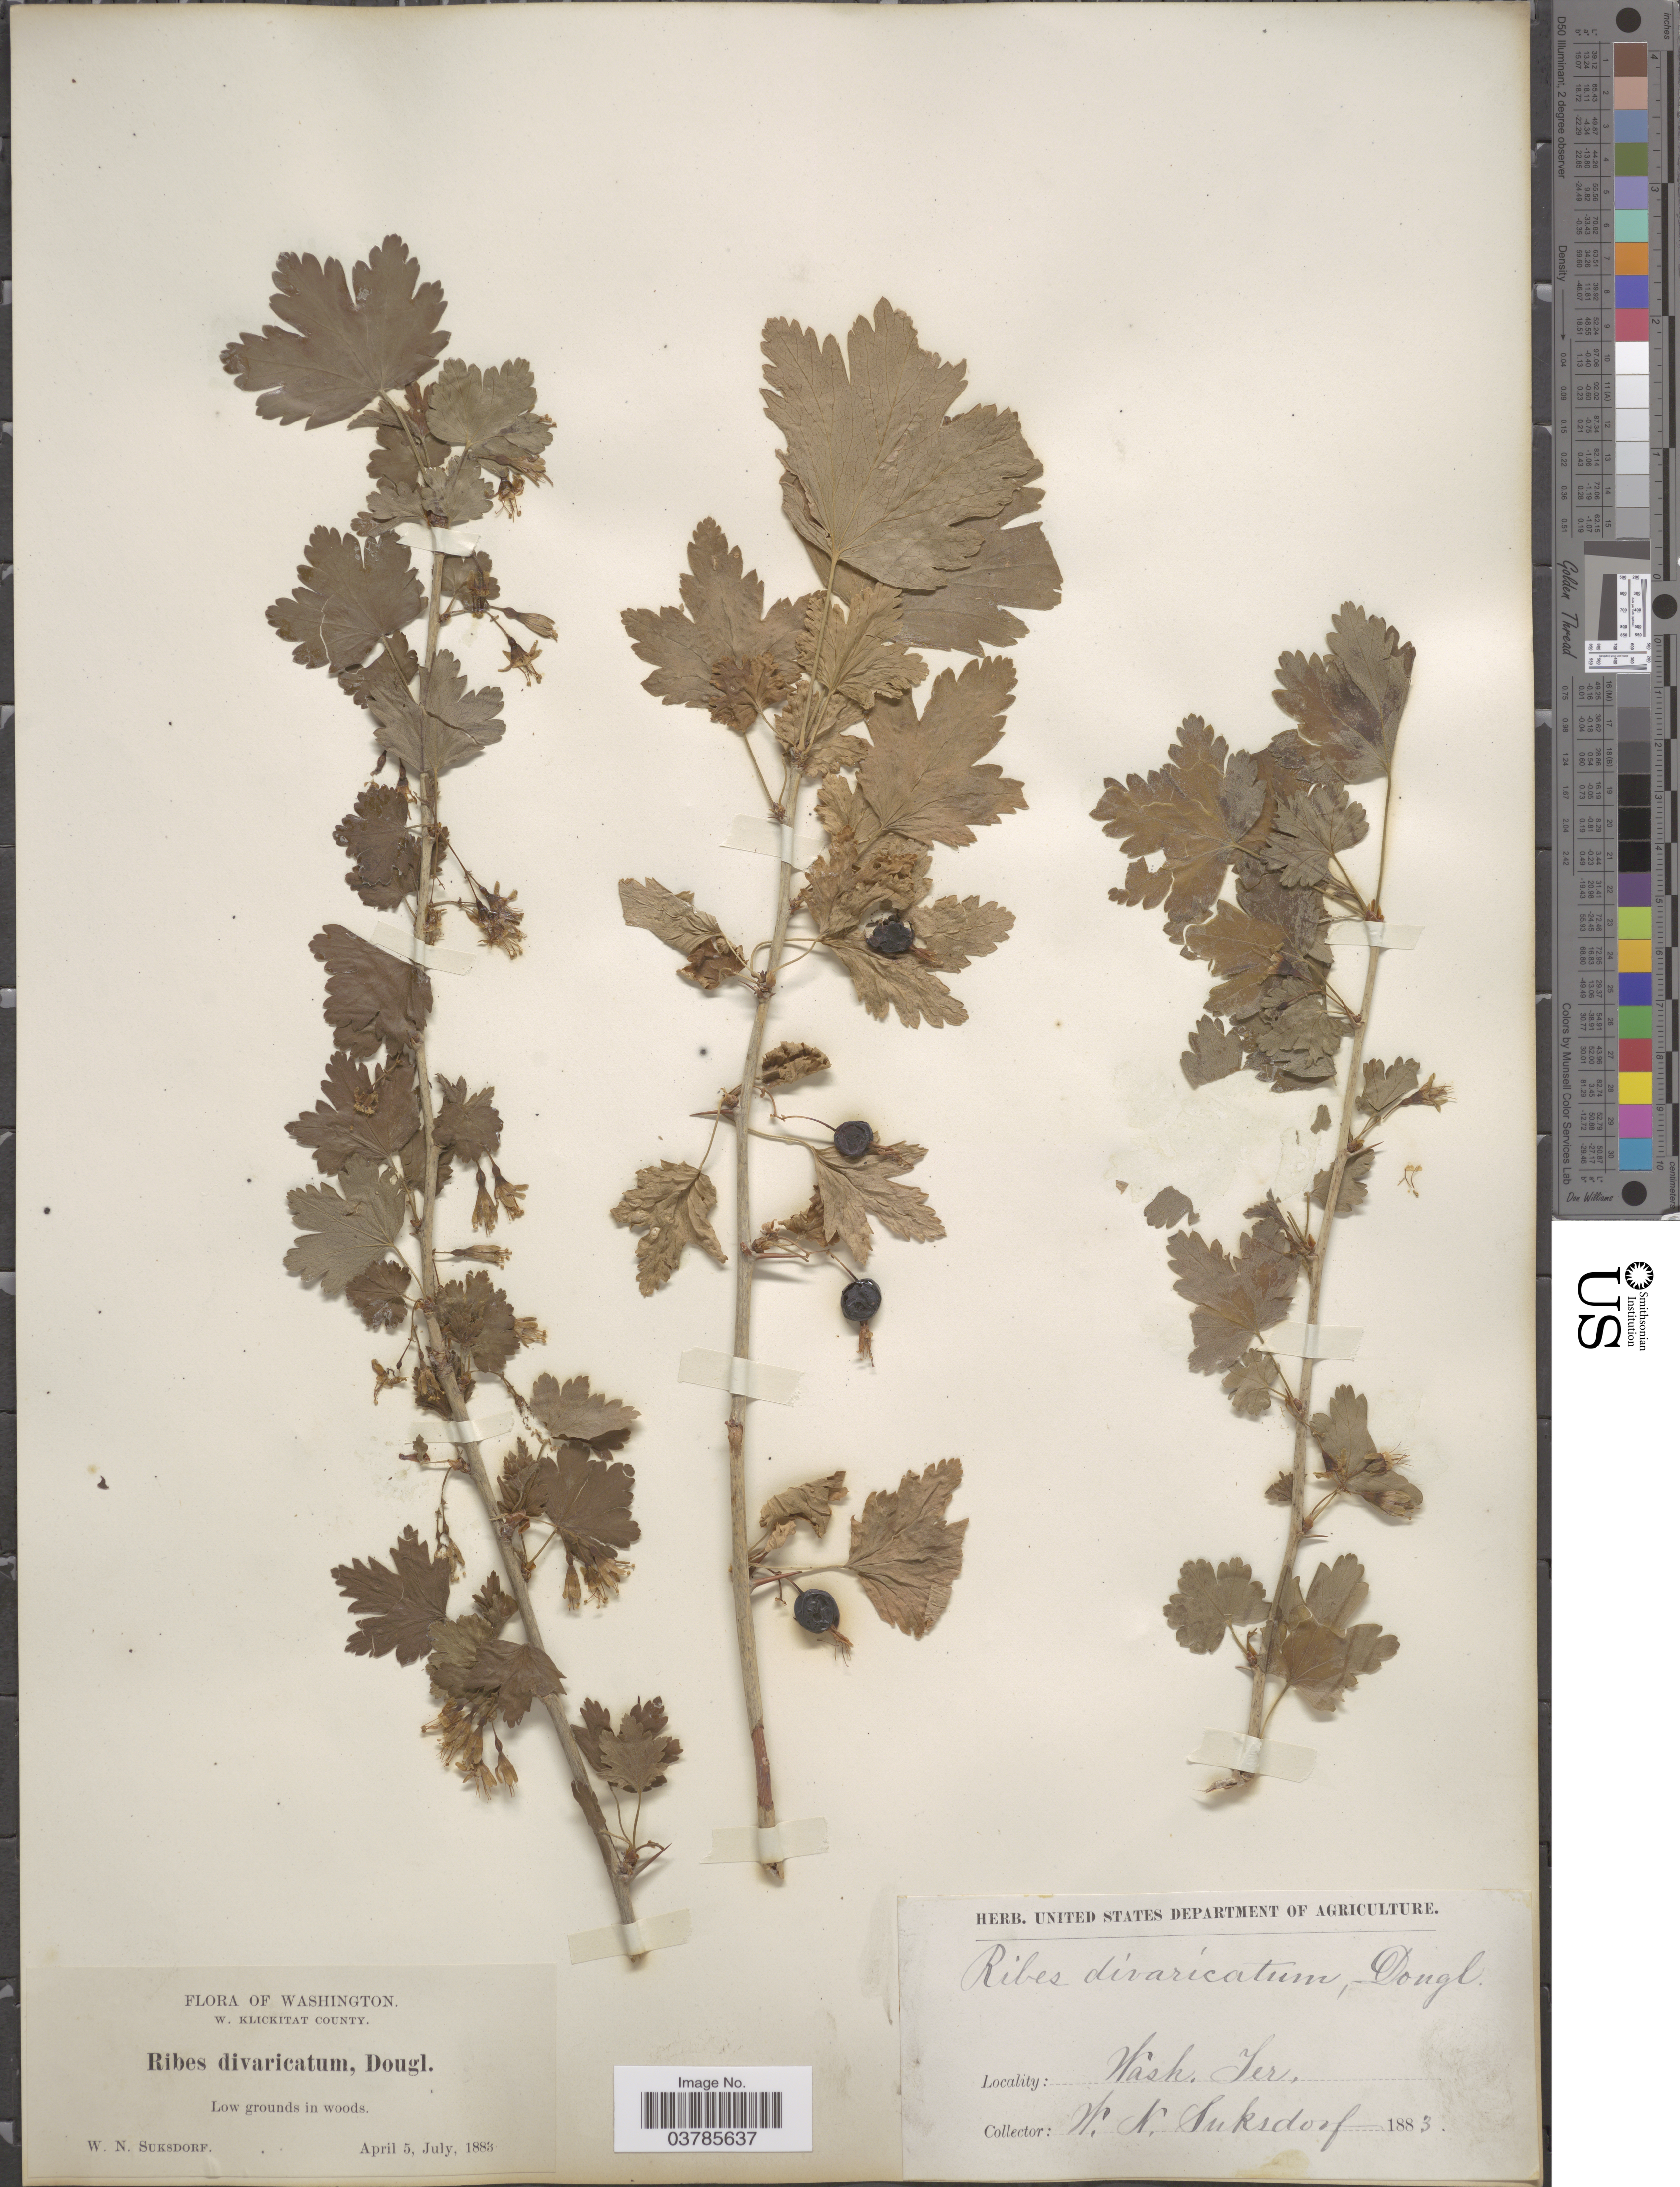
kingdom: Plantae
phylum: Tracheophyta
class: Magnoliopsida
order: Saxifragales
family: Grossulariaceae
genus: Ribes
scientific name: Ribes divaricatum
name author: Douglas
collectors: W. N. Suksdorf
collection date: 1883-04-05/1883-07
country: United States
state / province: Washington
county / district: Klickitat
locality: W. Klickitat County. Wash. Ter.